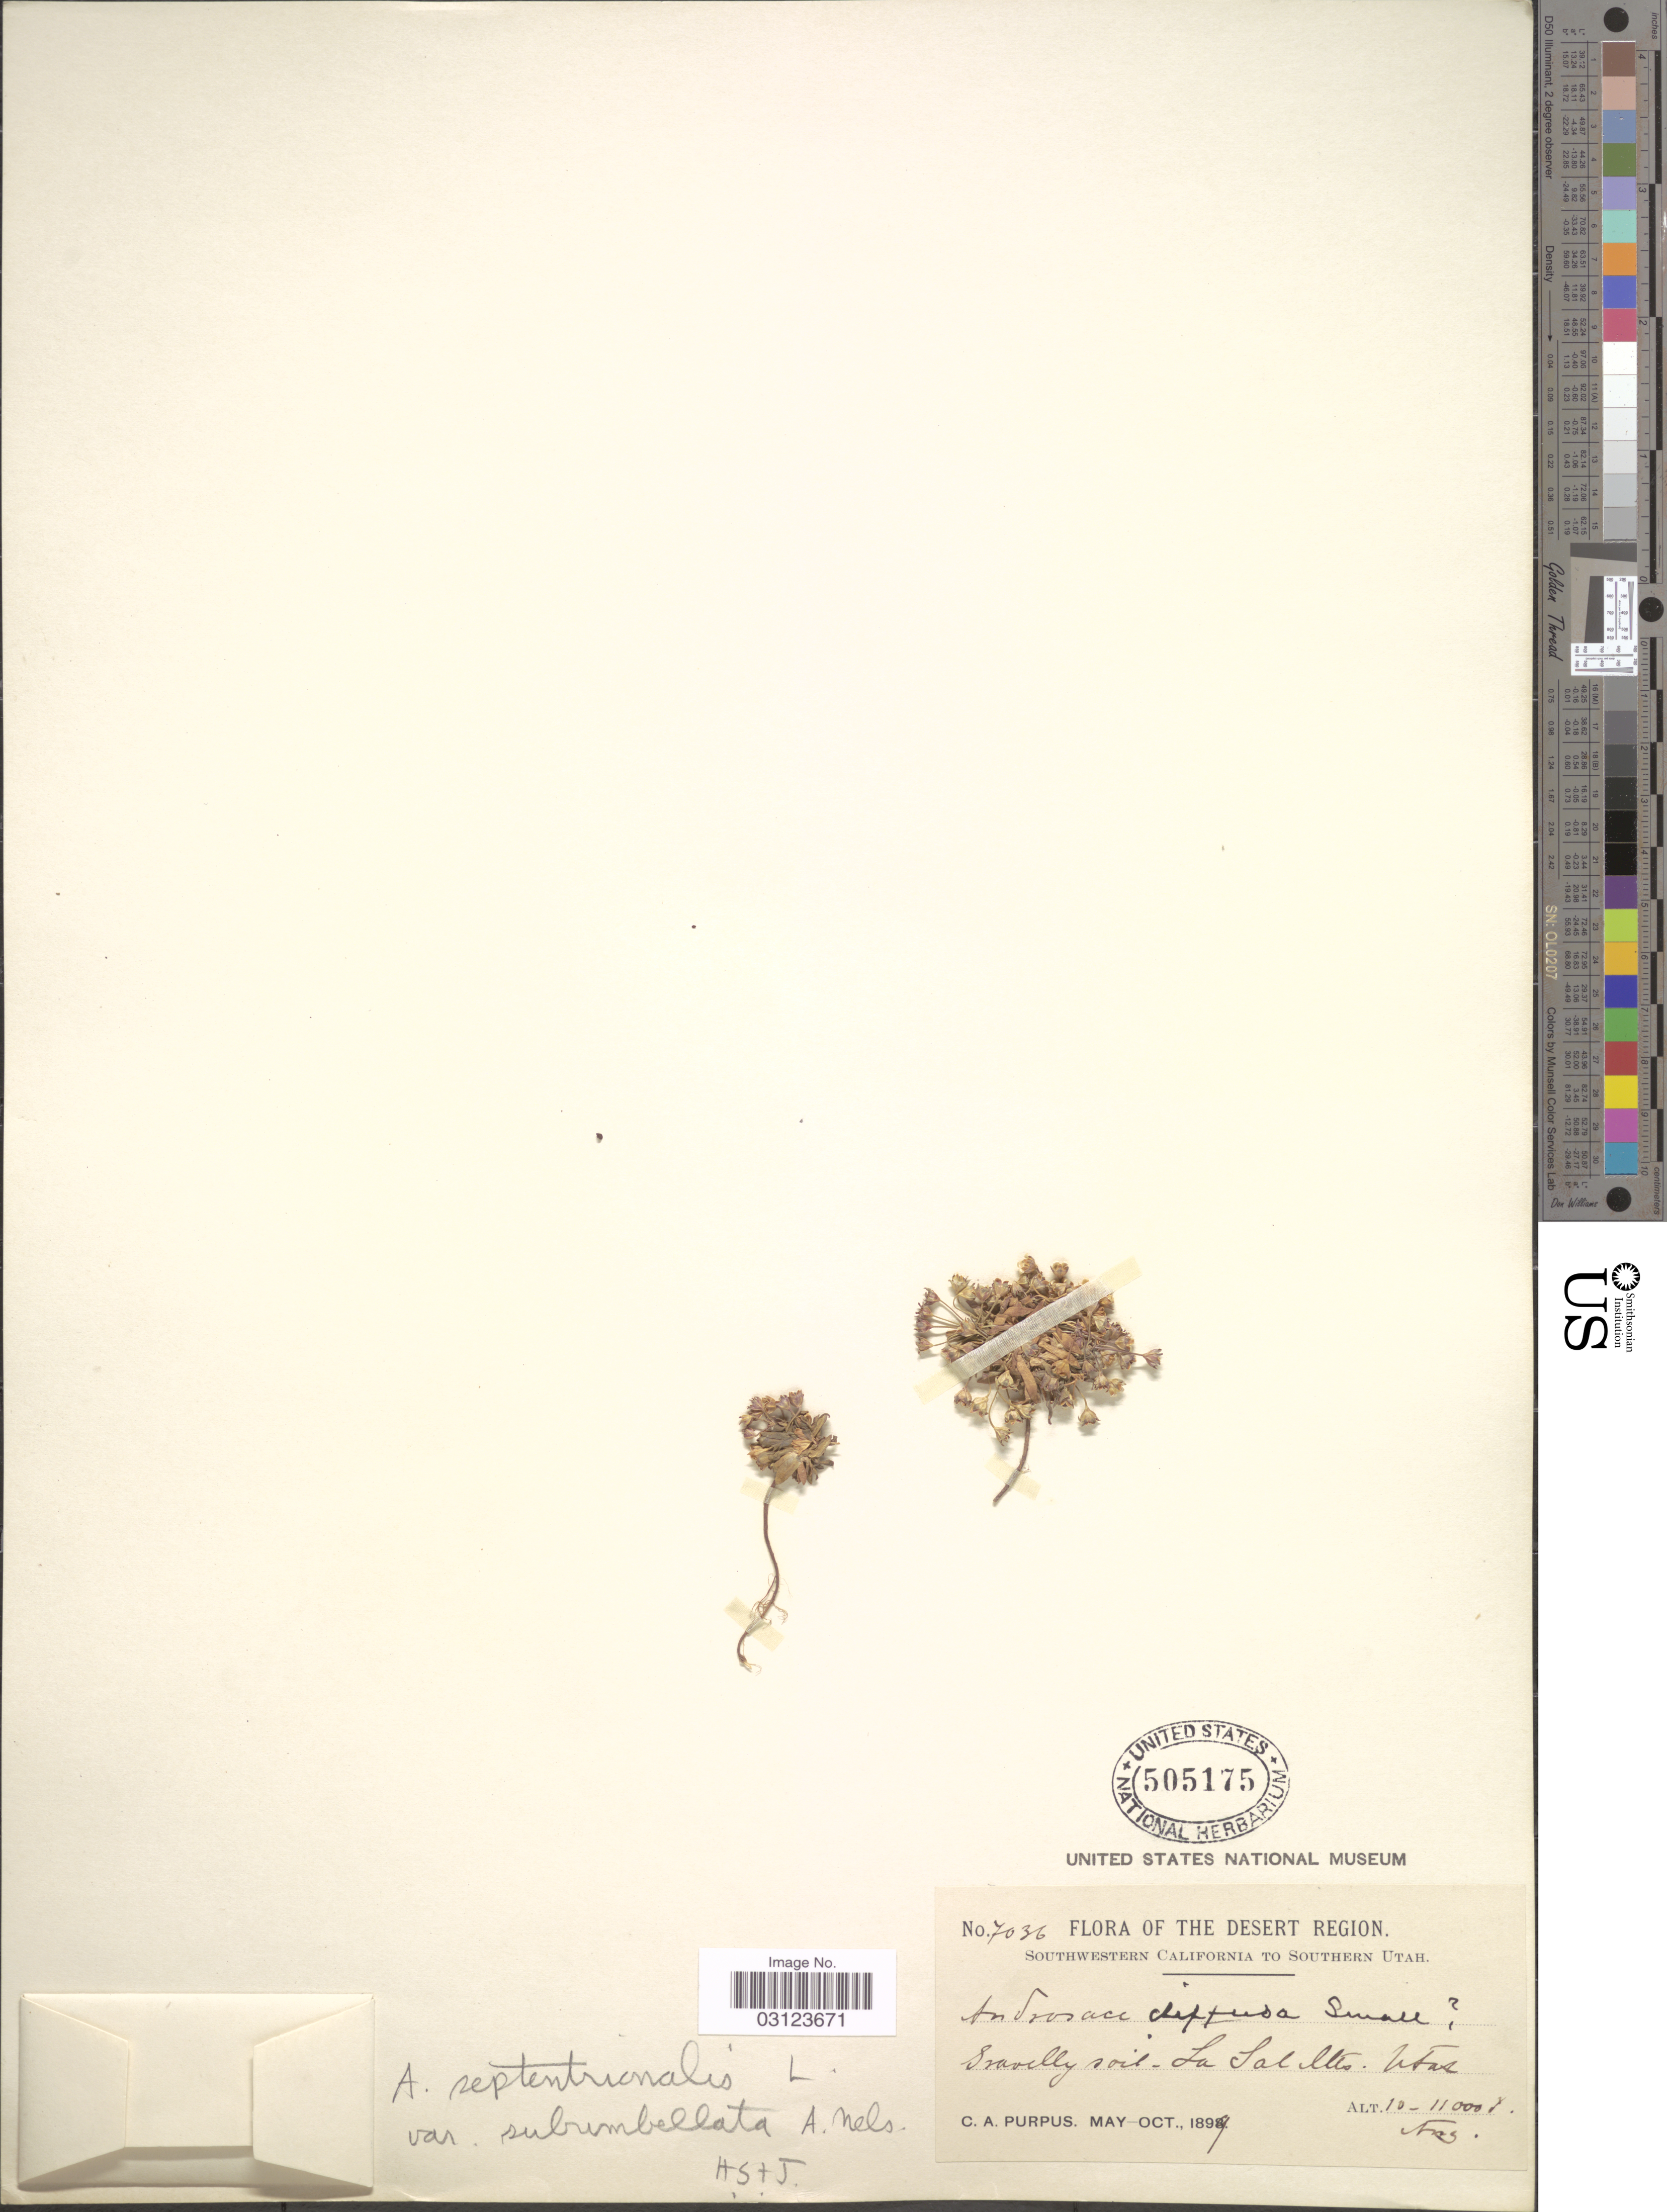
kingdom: Plantae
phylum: Tracheophyta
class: Magnoliopsida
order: Ericales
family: Primulaceae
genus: Androsace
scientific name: Androsace septentrionalis subsp. subumbellata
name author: (A. Nelson) G.T. Robbins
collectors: C. A. Purpus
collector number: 7036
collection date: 1899-05/1899-10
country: United States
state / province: Utah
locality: Desert Region. La Sal Mts.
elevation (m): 3048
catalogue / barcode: US 505175